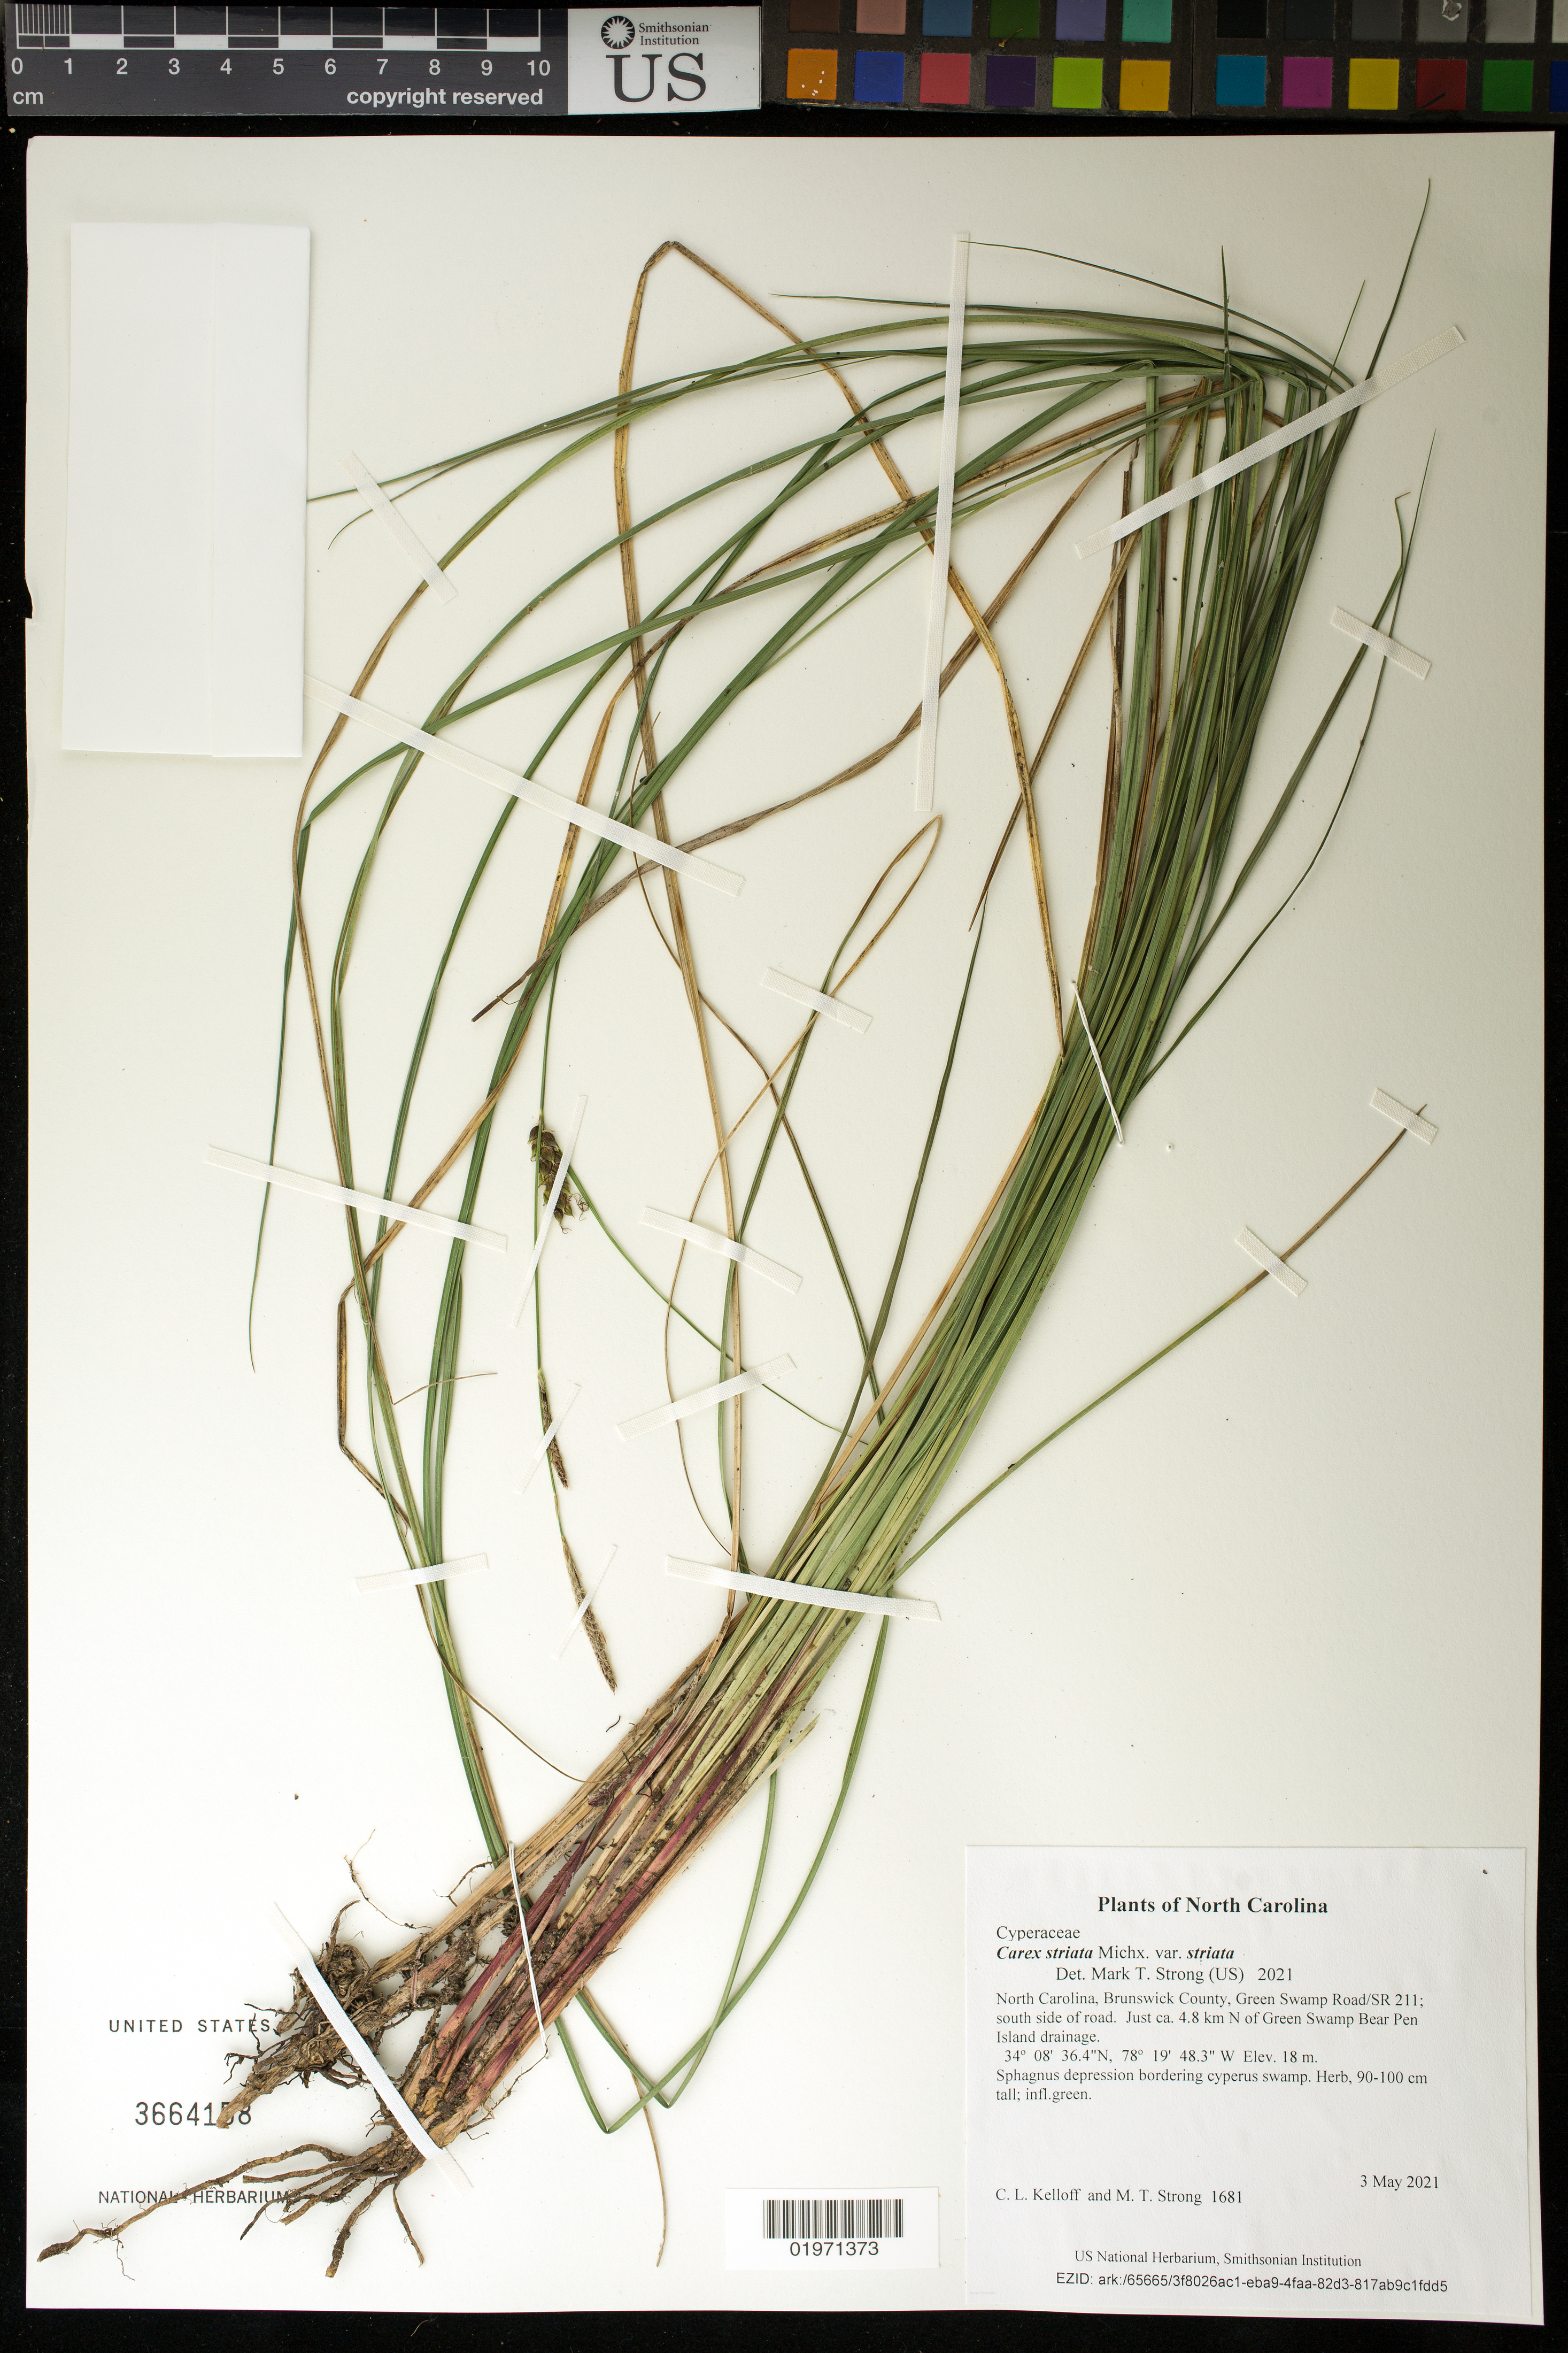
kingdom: Plantae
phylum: Tracheophyta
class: Liliopsida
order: Poales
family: Cyperaceae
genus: Carex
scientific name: Carex striata var. striata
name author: Michx.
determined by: Strong, M. T., (US), Smithsonian Institution - National Museum of Natural History (UNITED STATES)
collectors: C. L. Kelloff & M. T. Strong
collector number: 1681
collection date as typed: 3 May 2021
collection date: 2021-05-03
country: United States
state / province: North Carolina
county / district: Brunswick County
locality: Green Swamp Road/SR 211; south side of road. Just ca. 4.8 km N of Green Swamp Bear Pen Island drainage.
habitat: Sphagnus depression bordering cyperus swamp.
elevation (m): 18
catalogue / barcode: US 3664158